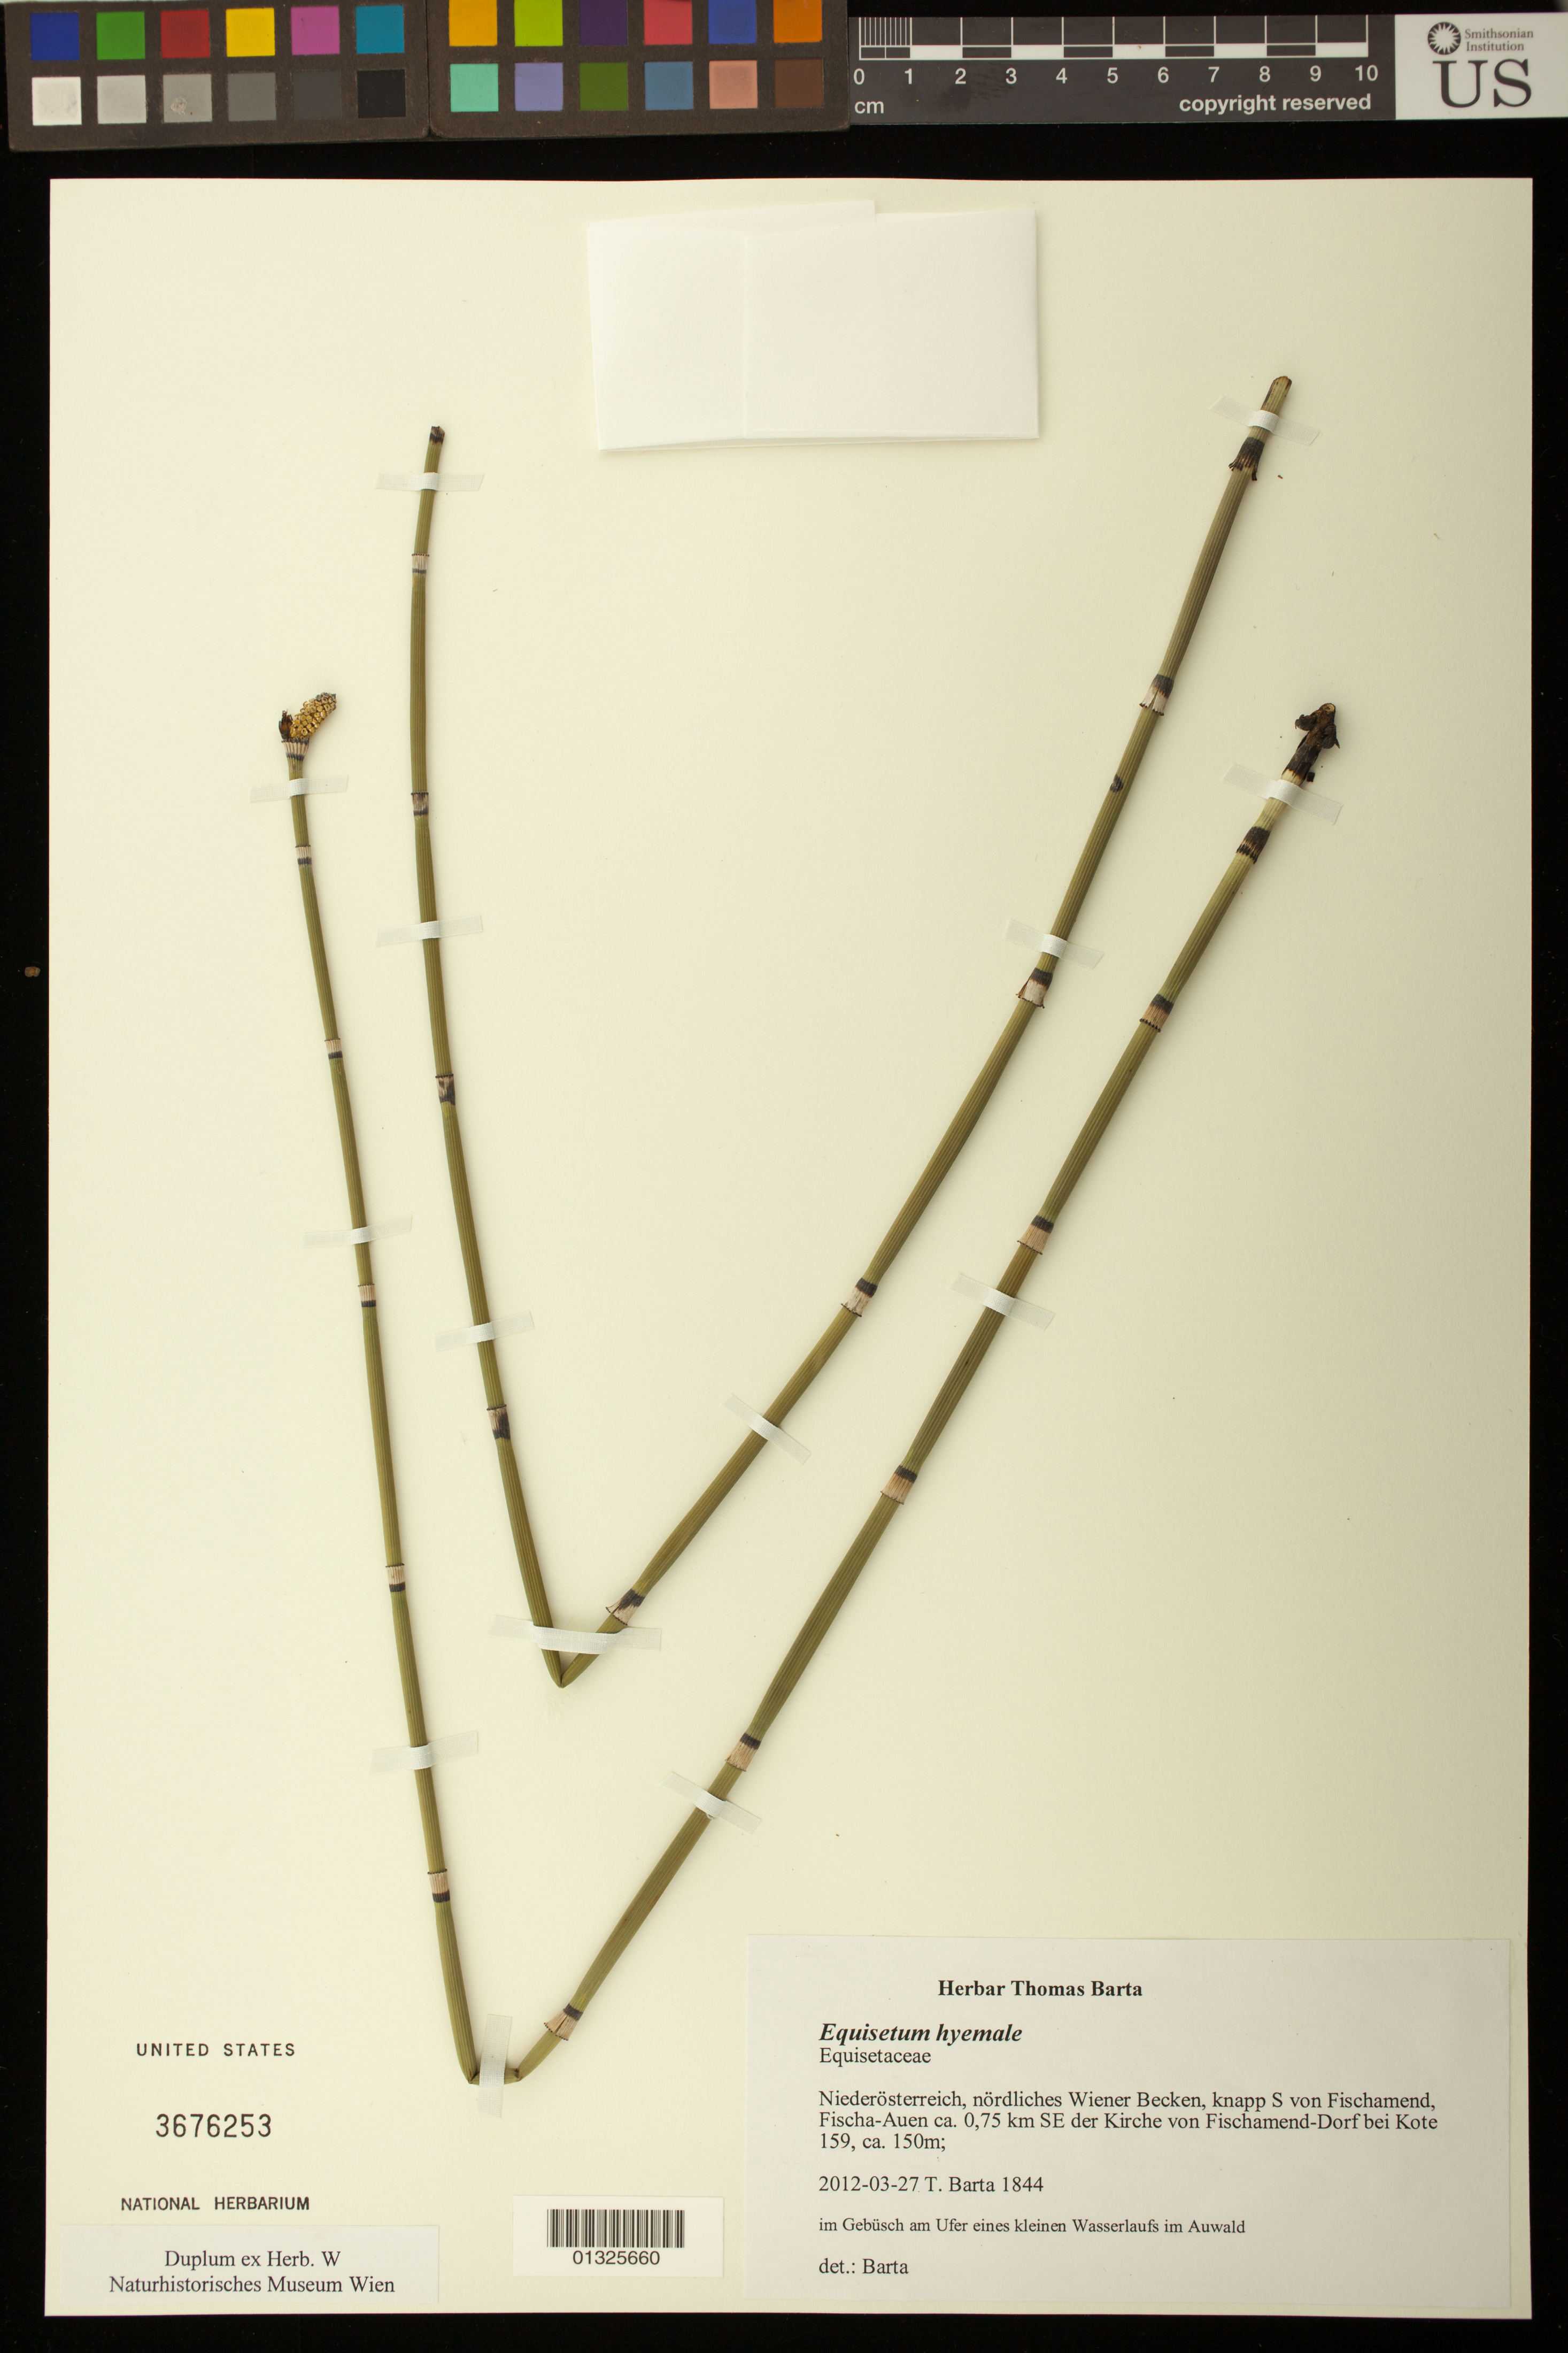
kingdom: Plantae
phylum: Tracheophyta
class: Polypodiopsida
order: Equisetales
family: Equisetaceae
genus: Equisetum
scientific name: Equisetum hyemale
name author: L.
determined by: Barta, Thomas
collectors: T. Barta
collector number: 1844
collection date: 2012-03-27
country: Austria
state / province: Niederosterreich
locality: nordliches Wiener Becken, knapp S Von Fischamend, Fischa-Auen ca. 0.75 km SE der Kirche von Fischamend-Dorf bei Kote 159, ca. 150m.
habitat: im Gebusch am Ufer eines kleinen Wasserlaufs im Auwald.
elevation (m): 150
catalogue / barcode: US 3676253